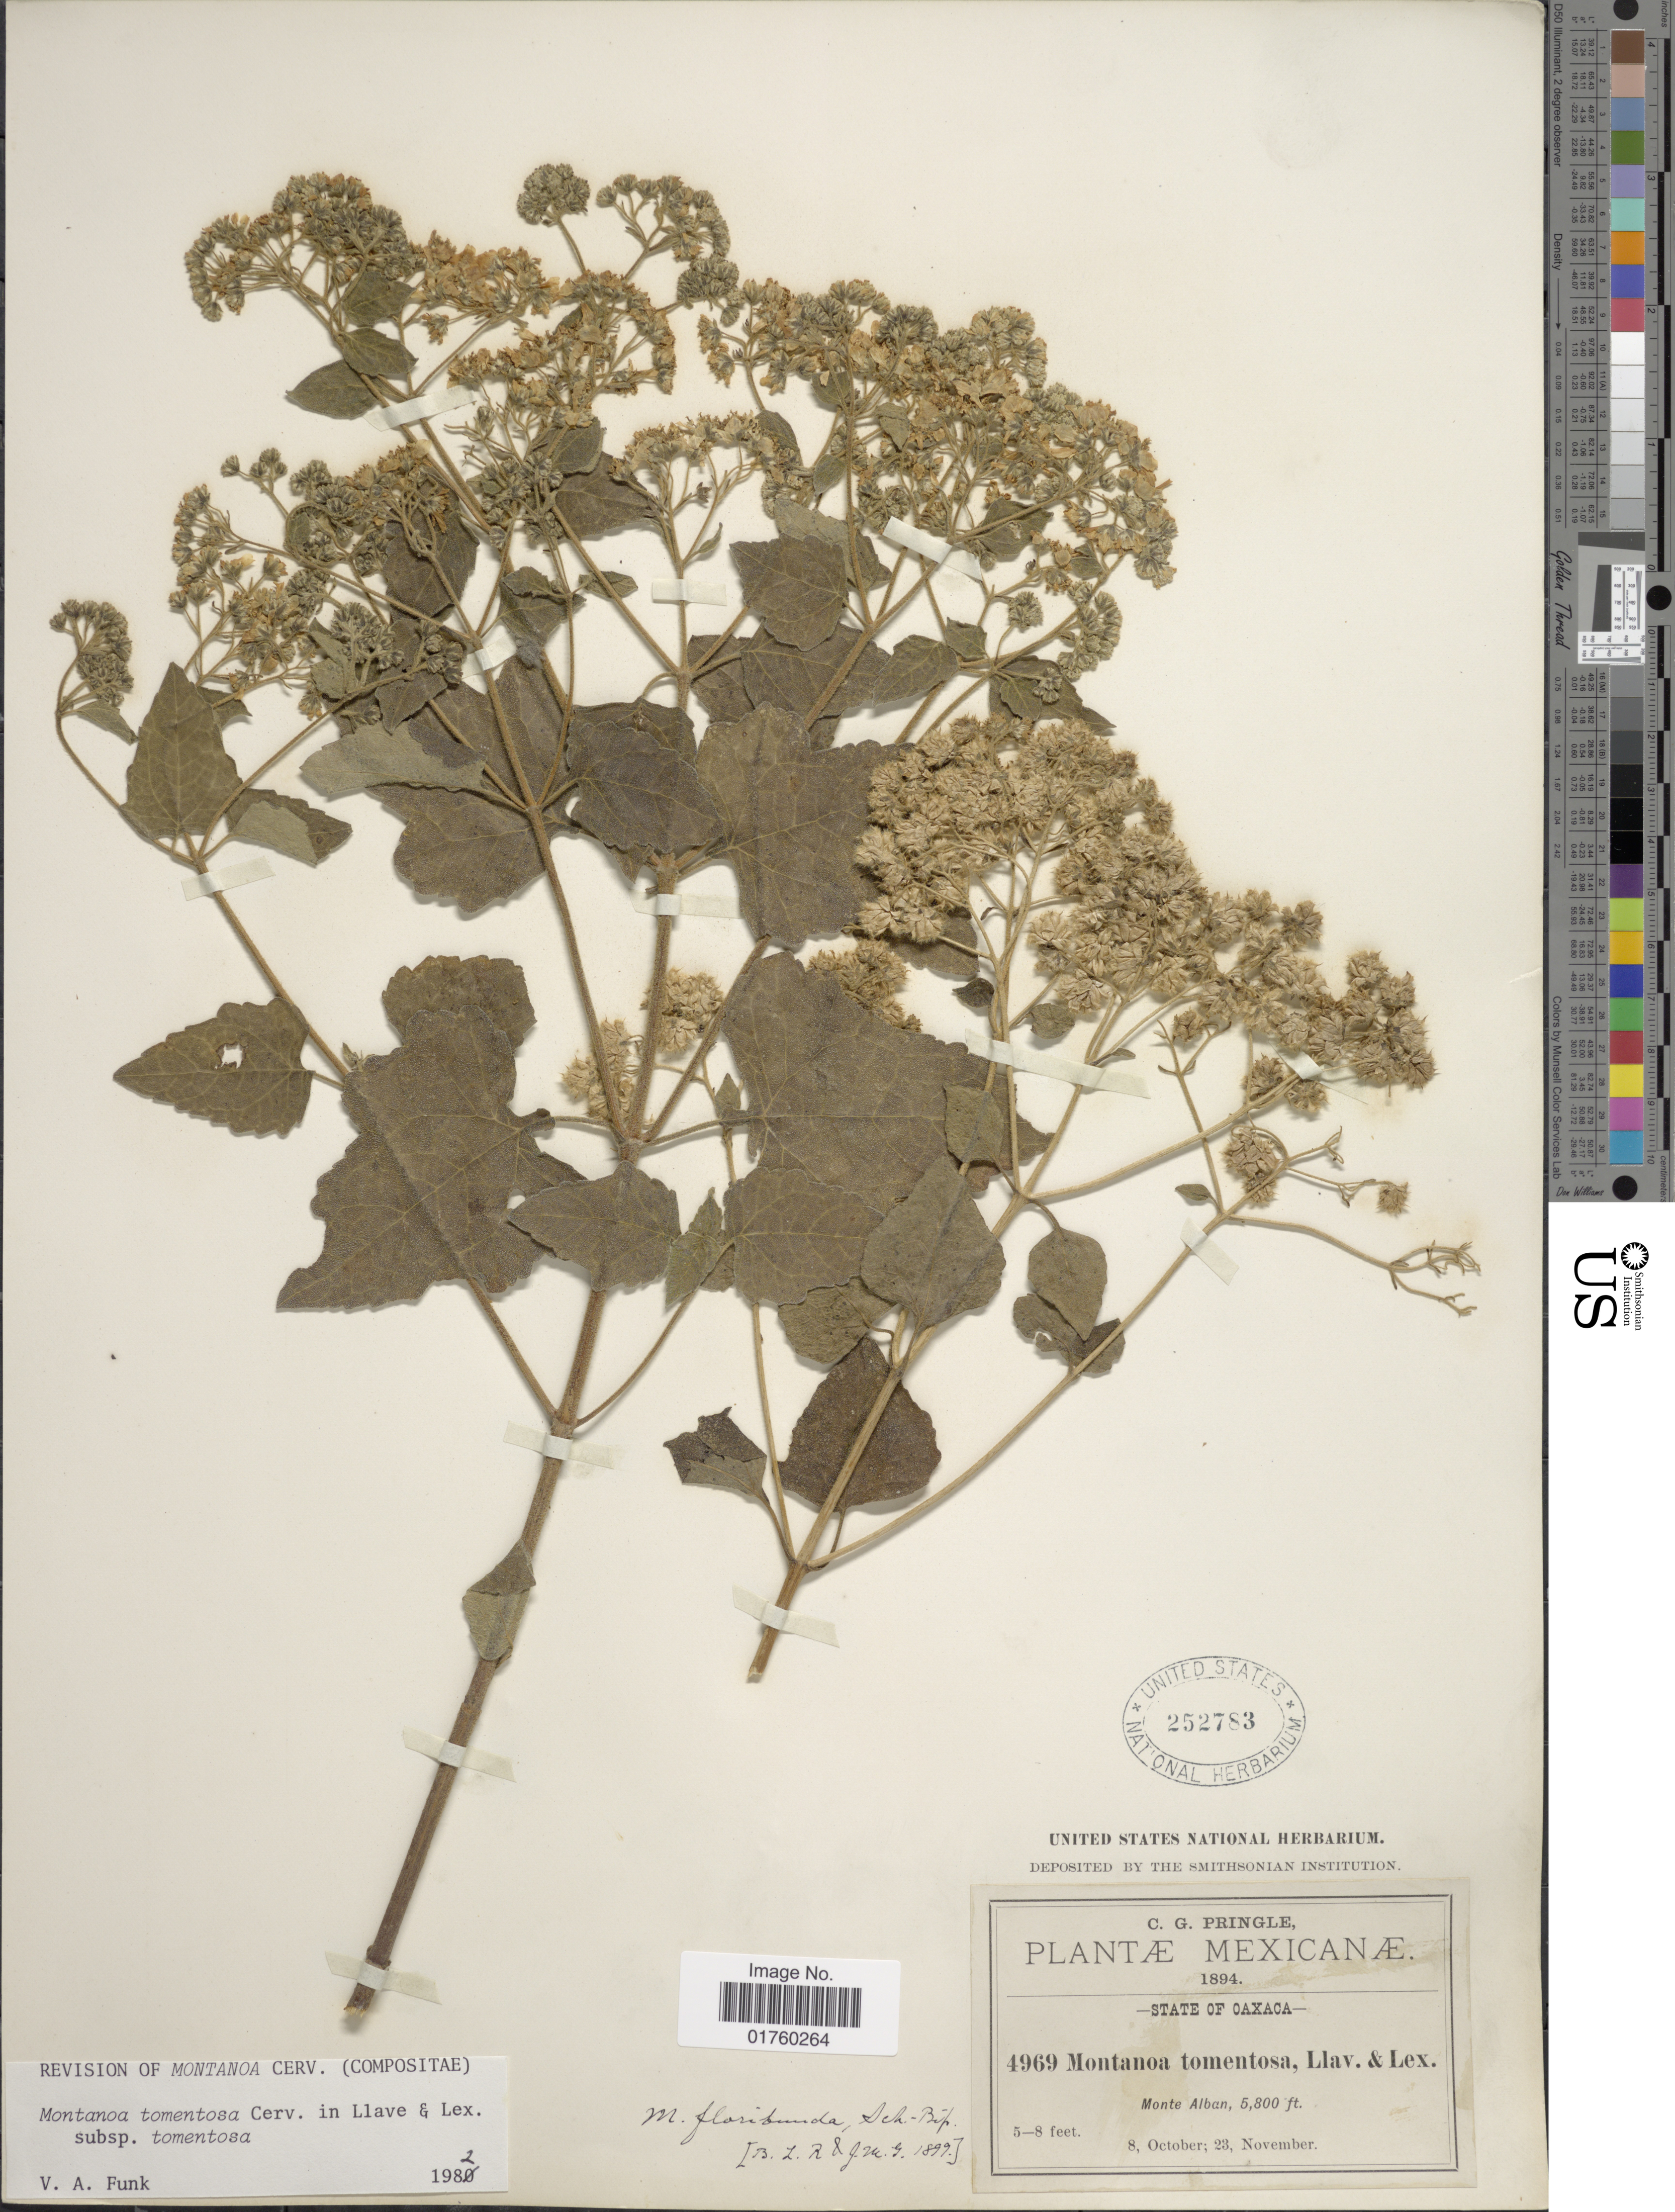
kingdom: Plantae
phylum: Tracheophyta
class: Magnoliopsida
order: Asterales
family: Asteraceae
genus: Montanoa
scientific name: Montanoa tomentosa subsp. tomentosa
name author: Cerv.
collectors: C. G. Pringle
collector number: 4969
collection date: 1894-10-08/1894-11-23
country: Mexico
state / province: Oaxaca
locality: Monte Alban.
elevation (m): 1768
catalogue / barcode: US 252783